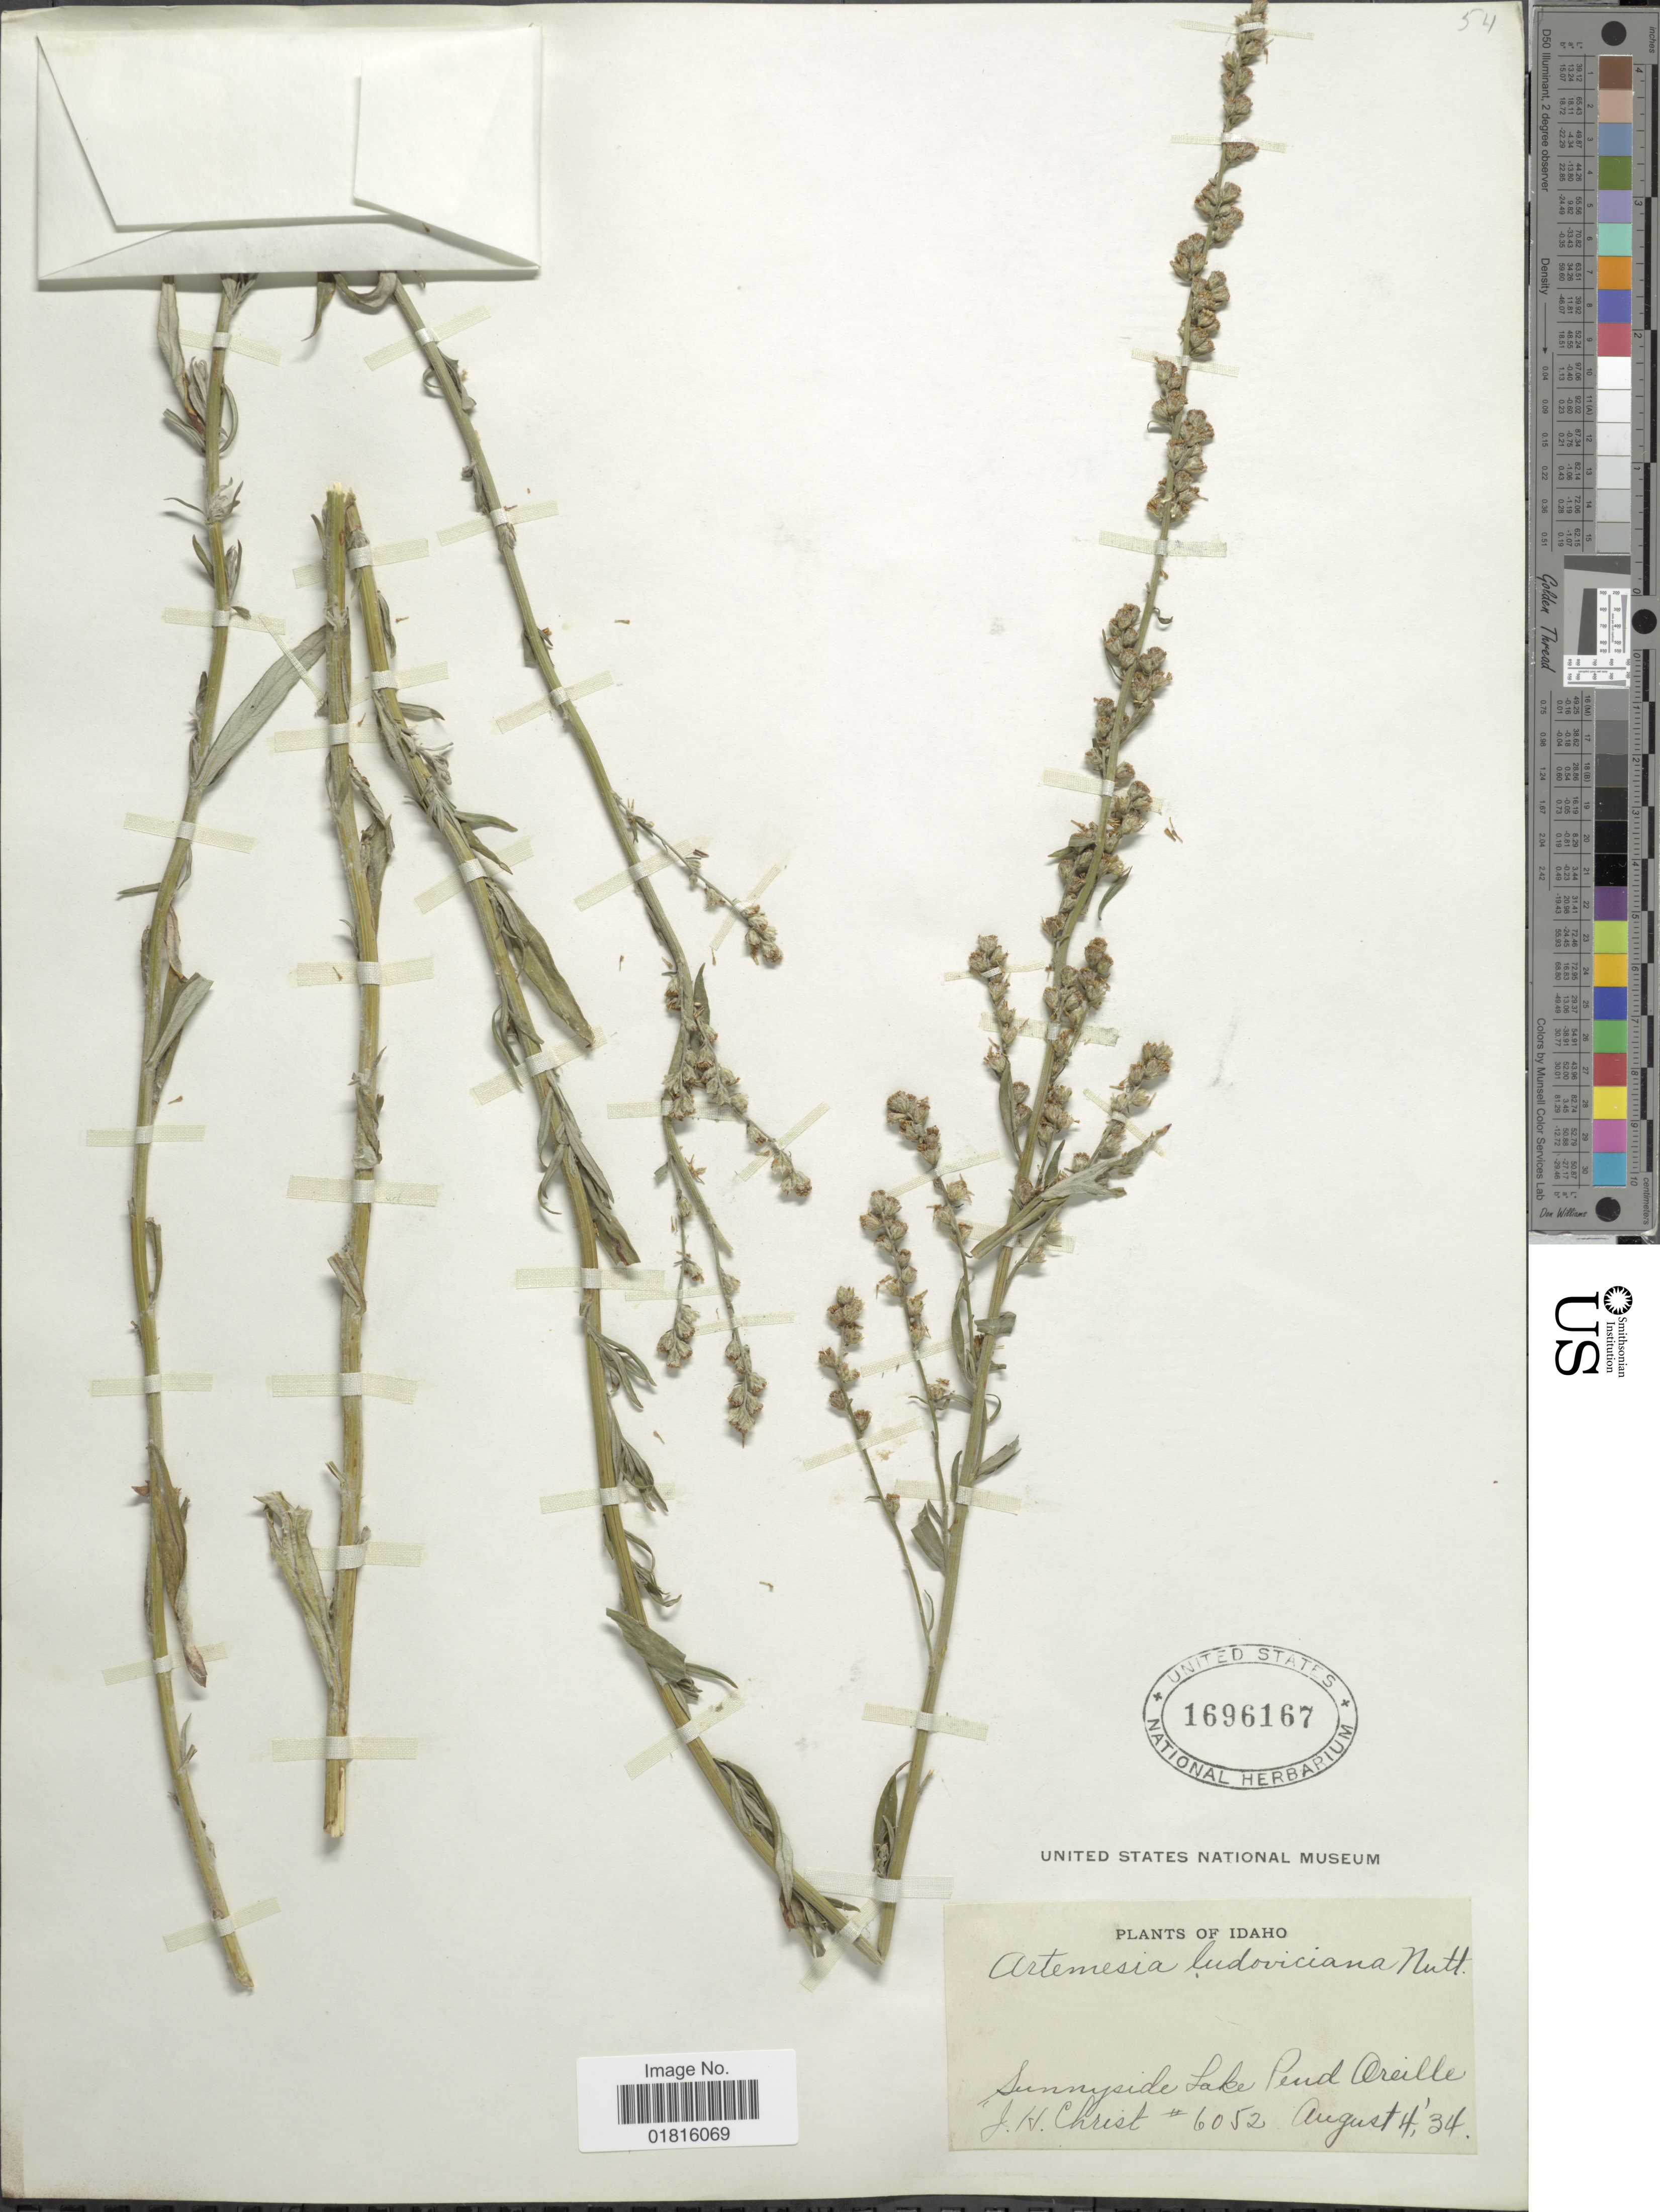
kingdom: Plantae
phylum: Tracheophyta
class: Magnoliopsida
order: Asterales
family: Asteraceae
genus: Artemisia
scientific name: Artemisia ludoviciana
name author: Nutt.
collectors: J. H. Christ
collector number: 6052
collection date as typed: Transcribed d/m/y: 4/8/34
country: United States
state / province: Idaho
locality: Sunnyside Lake Peud Areille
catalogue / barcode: US 1696167